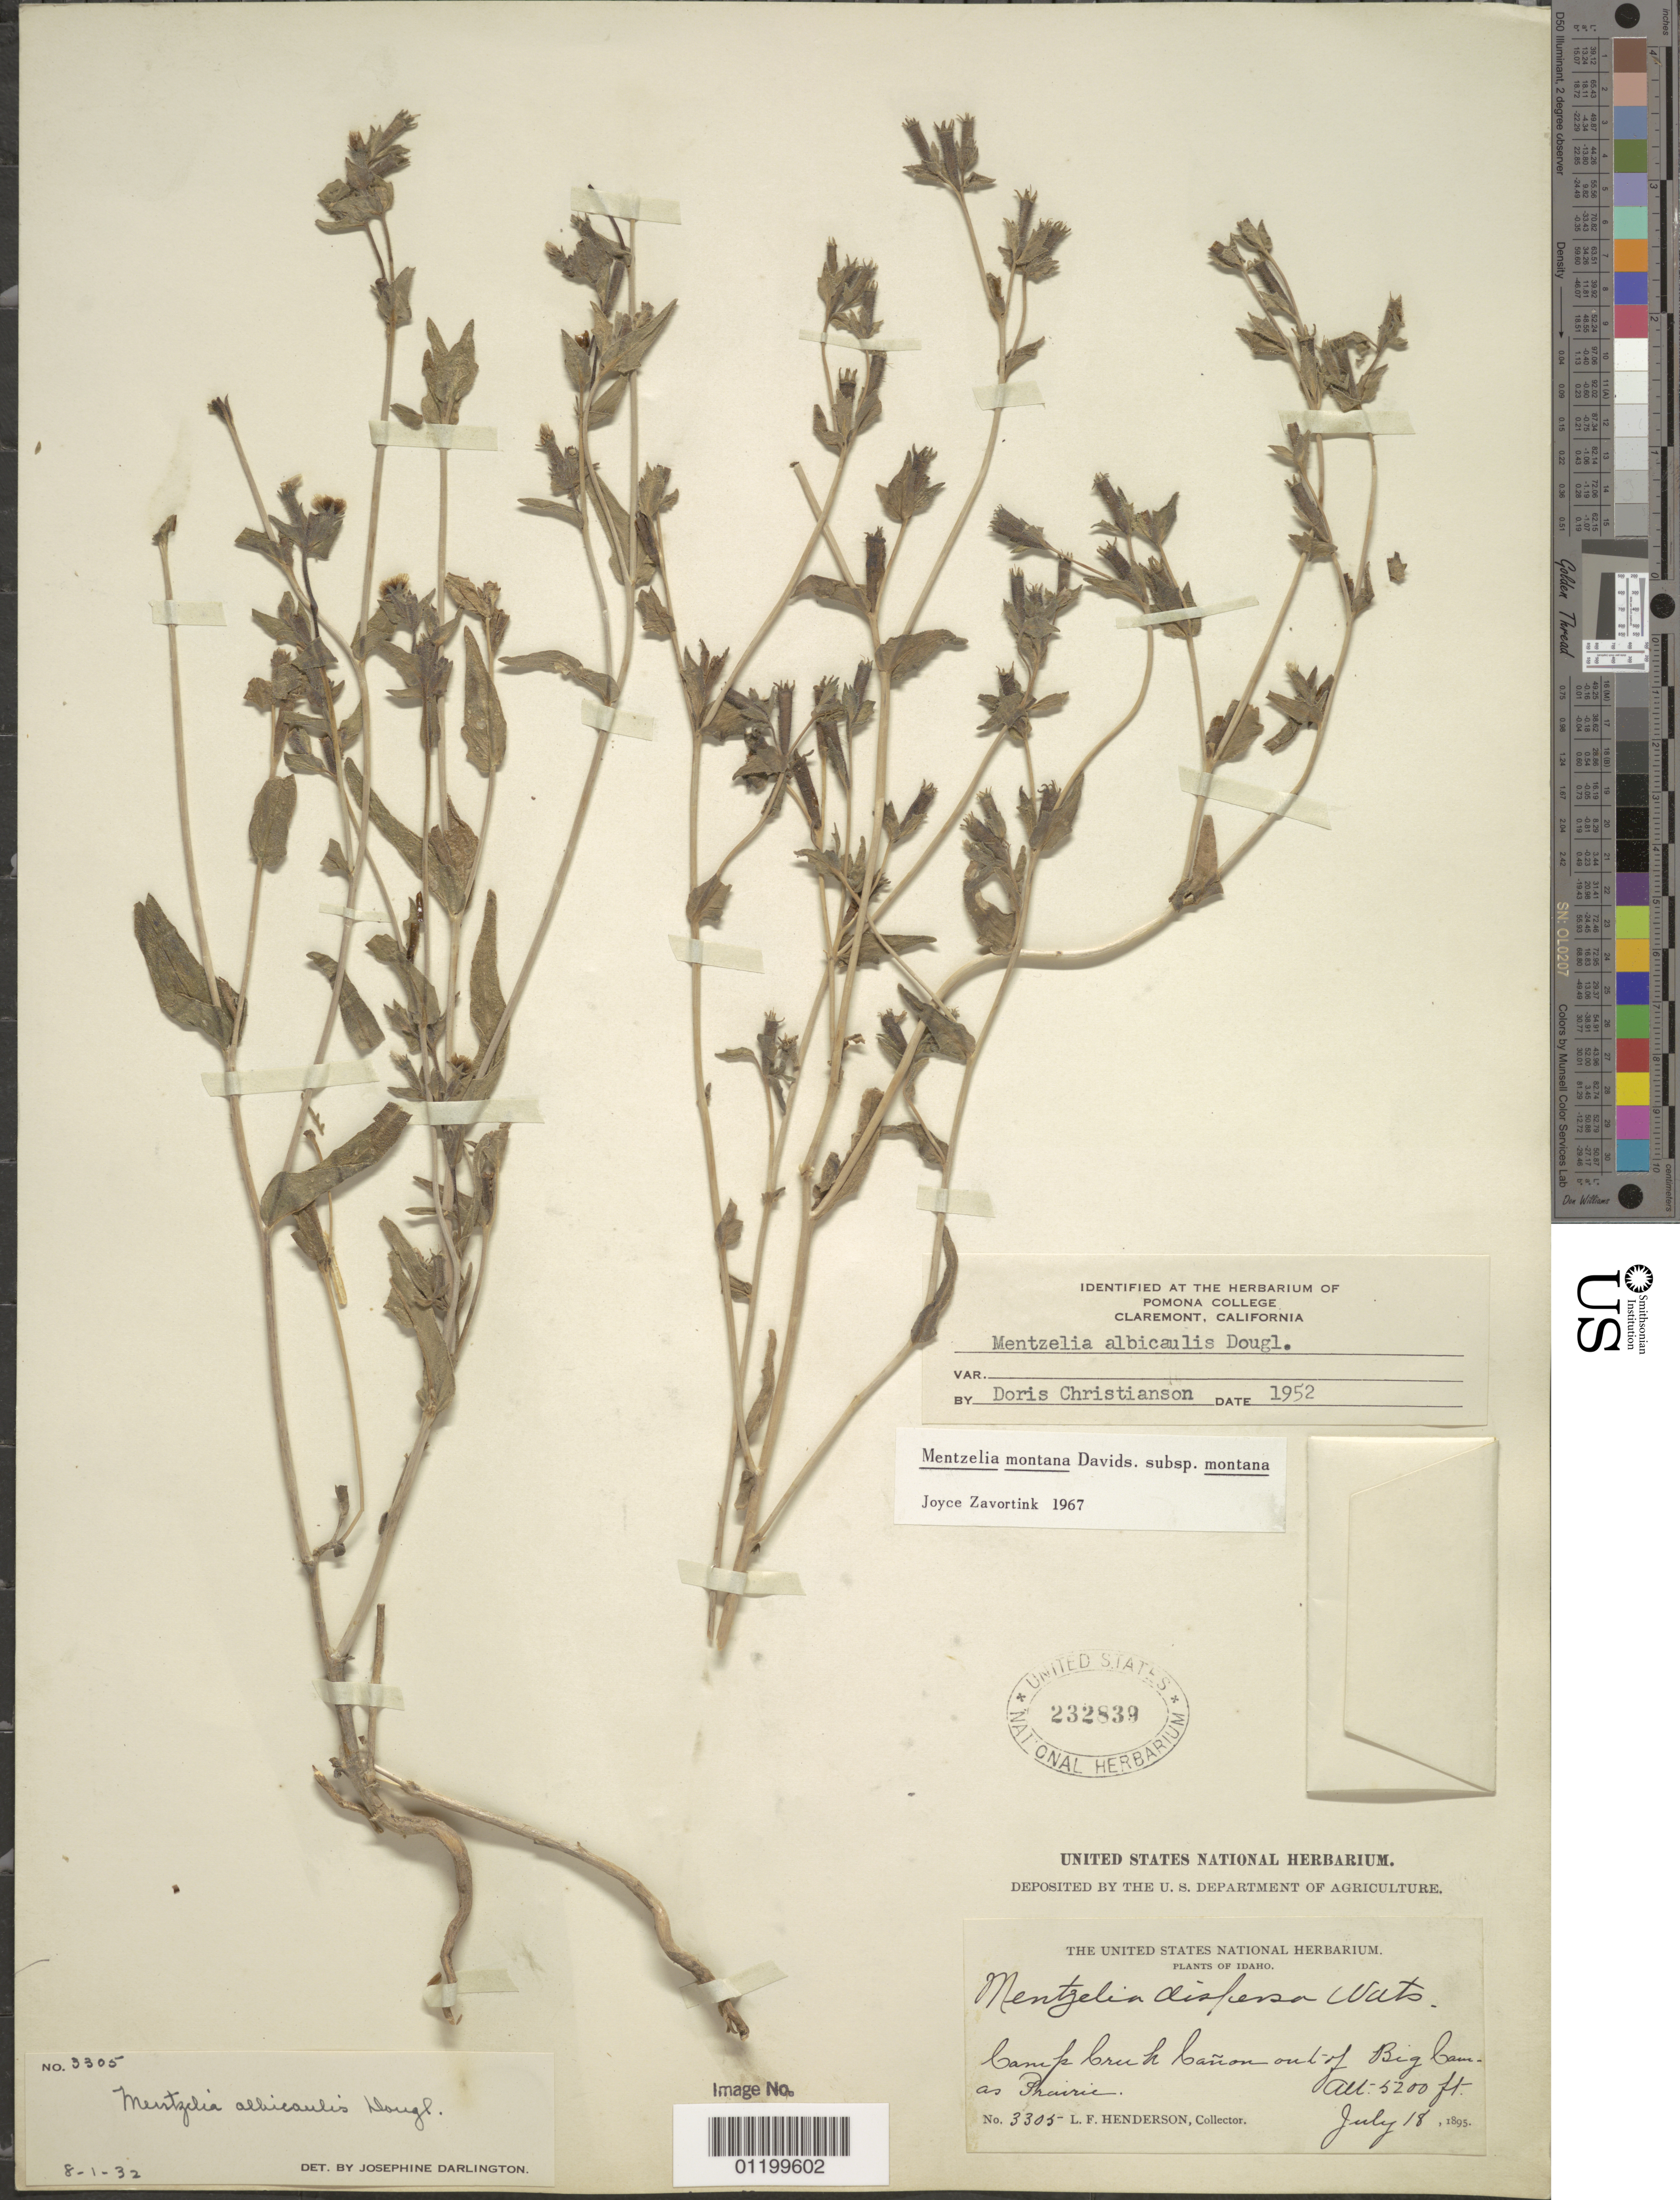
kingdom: Plantae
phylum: Tracheophyta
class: Magnoliopsida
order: Cornales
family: Loasaceae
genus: Mentzelia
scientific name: Mentzelia montana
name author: (Davidson) Davidson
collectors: L. F. Henderson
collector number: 3305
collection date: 1895-07-18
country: United States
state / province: Idaho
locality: Camp Creek Canyon, out of Big Camas Prairie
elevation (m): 1585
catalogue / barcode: US 232839